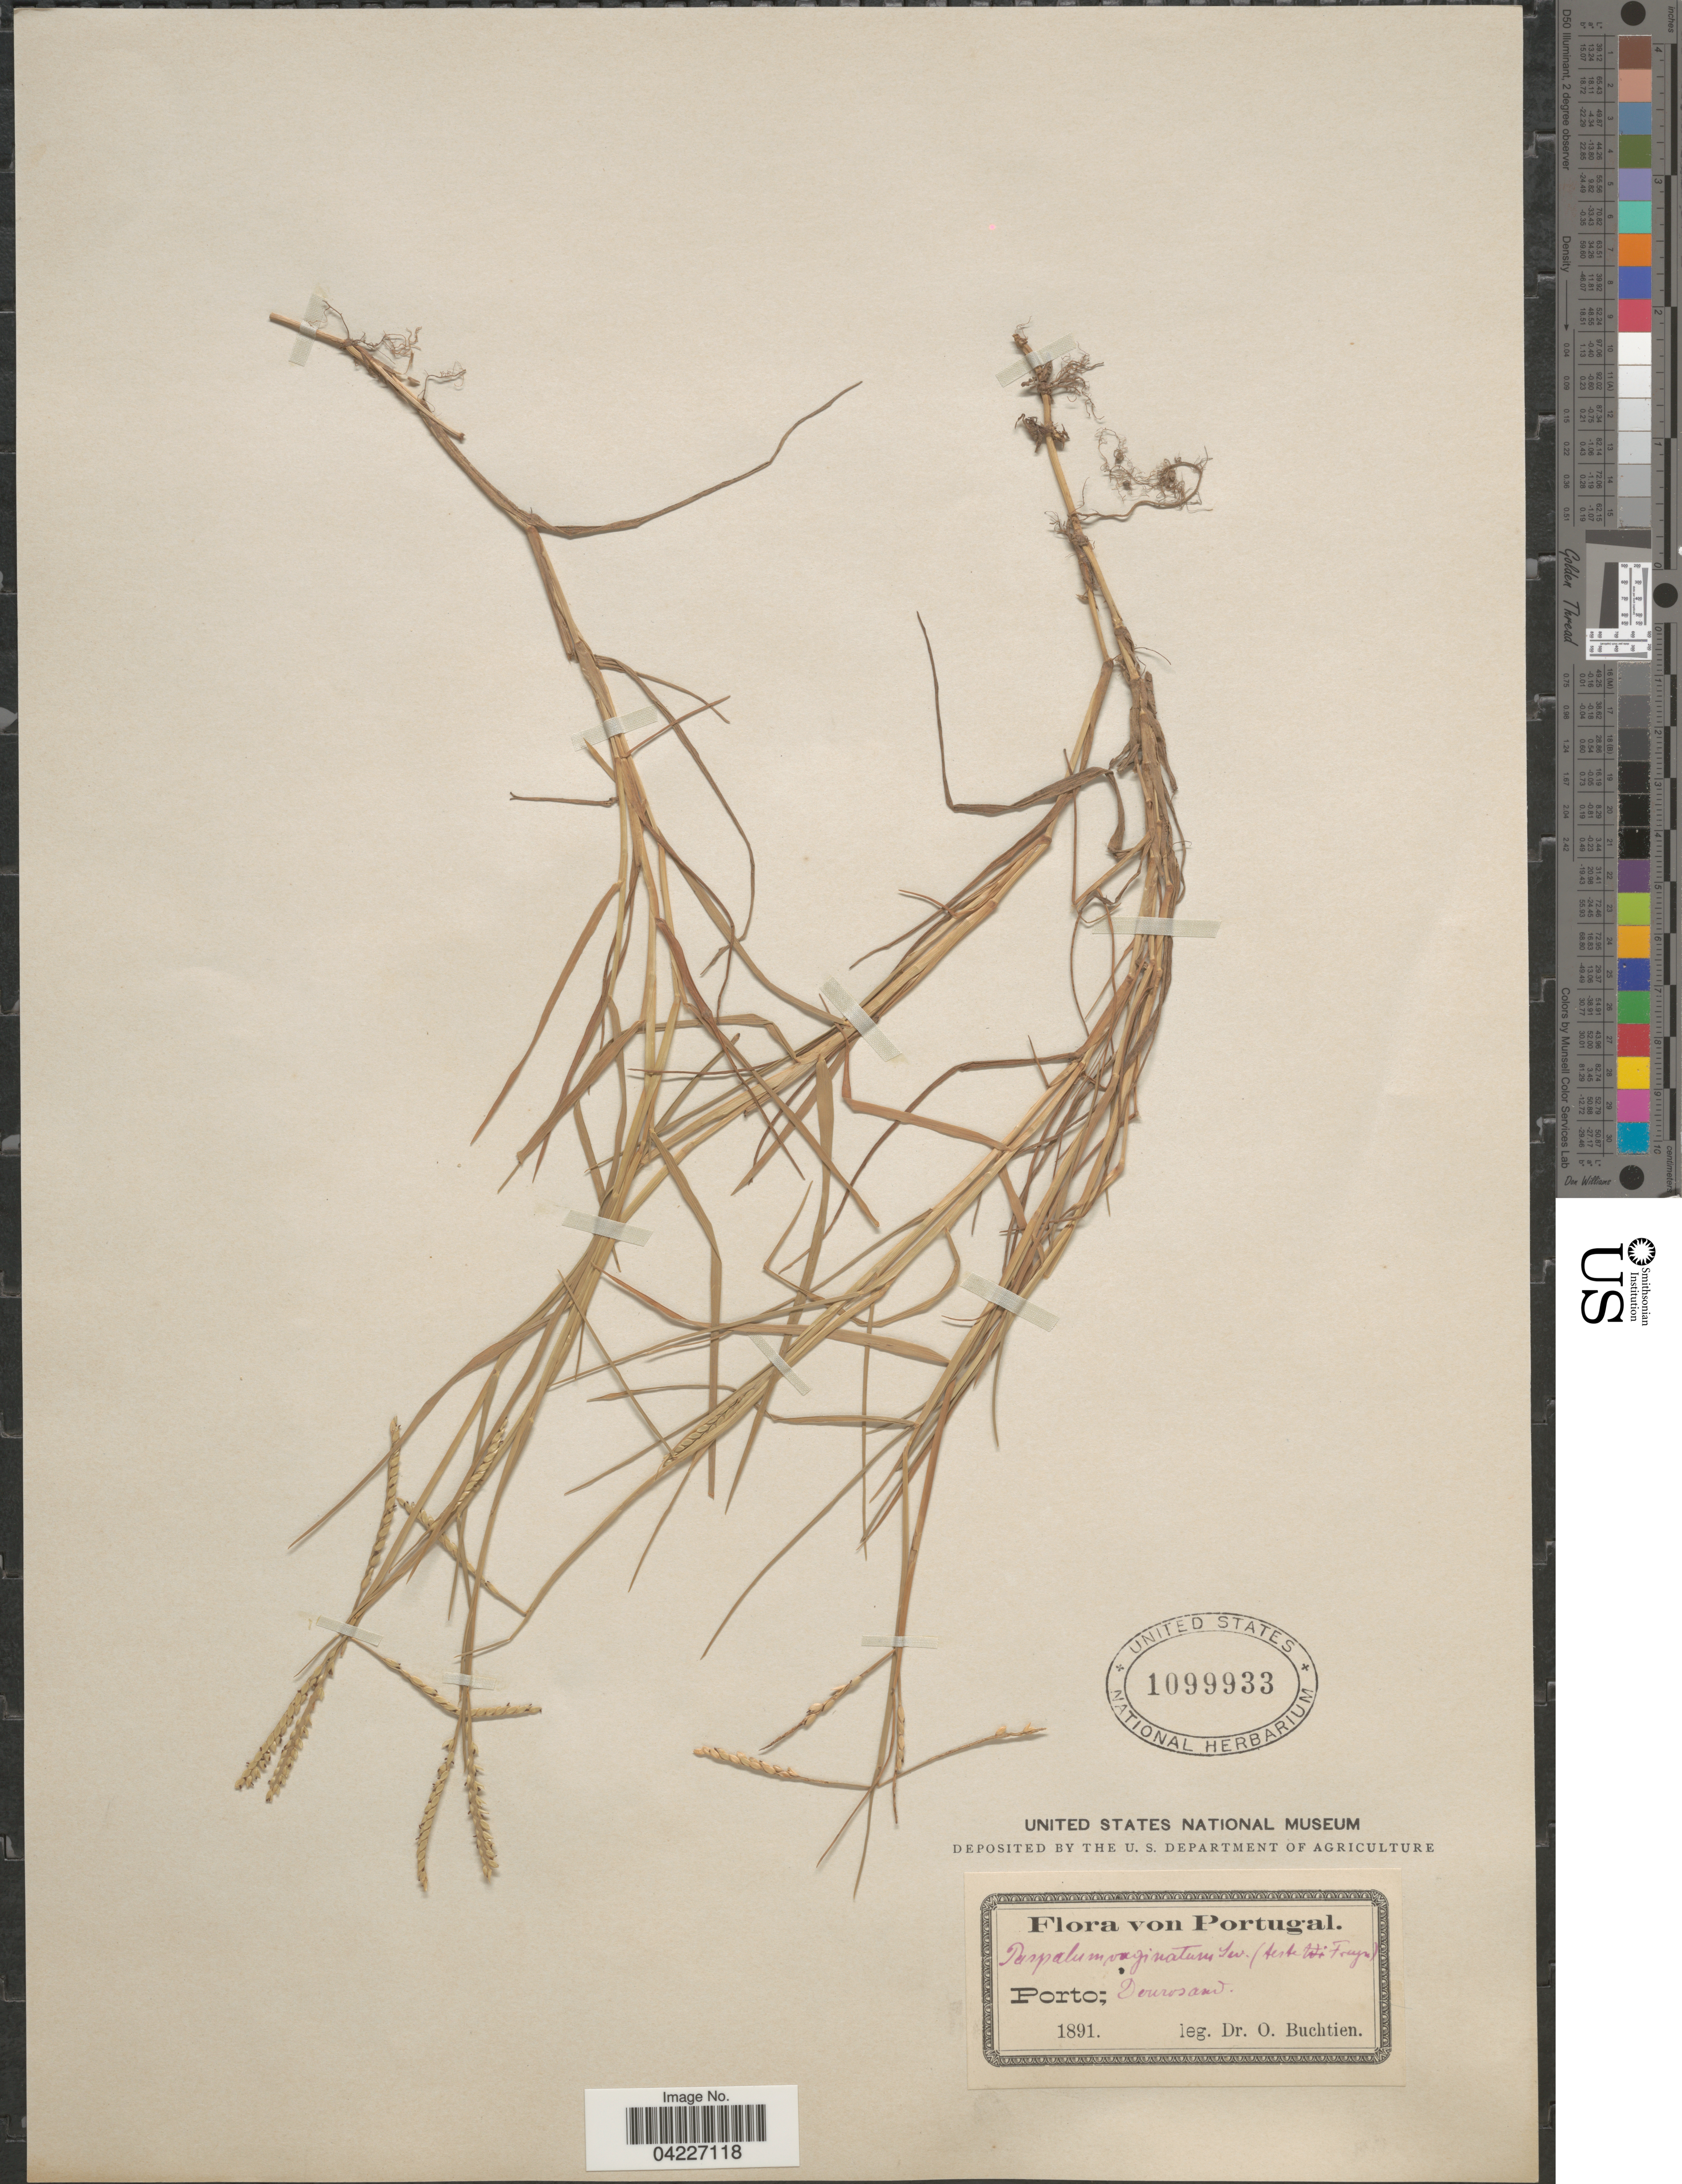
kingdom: Plantae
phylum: Tracheophyta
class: Liliopsida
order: Poales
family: Poaceae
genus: Paspalum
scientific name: Paspalum distichum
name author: L.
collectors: O. Buchtien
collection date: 1891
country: Portugal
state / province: Porto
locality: Dourosand.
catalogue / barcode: US 1099933